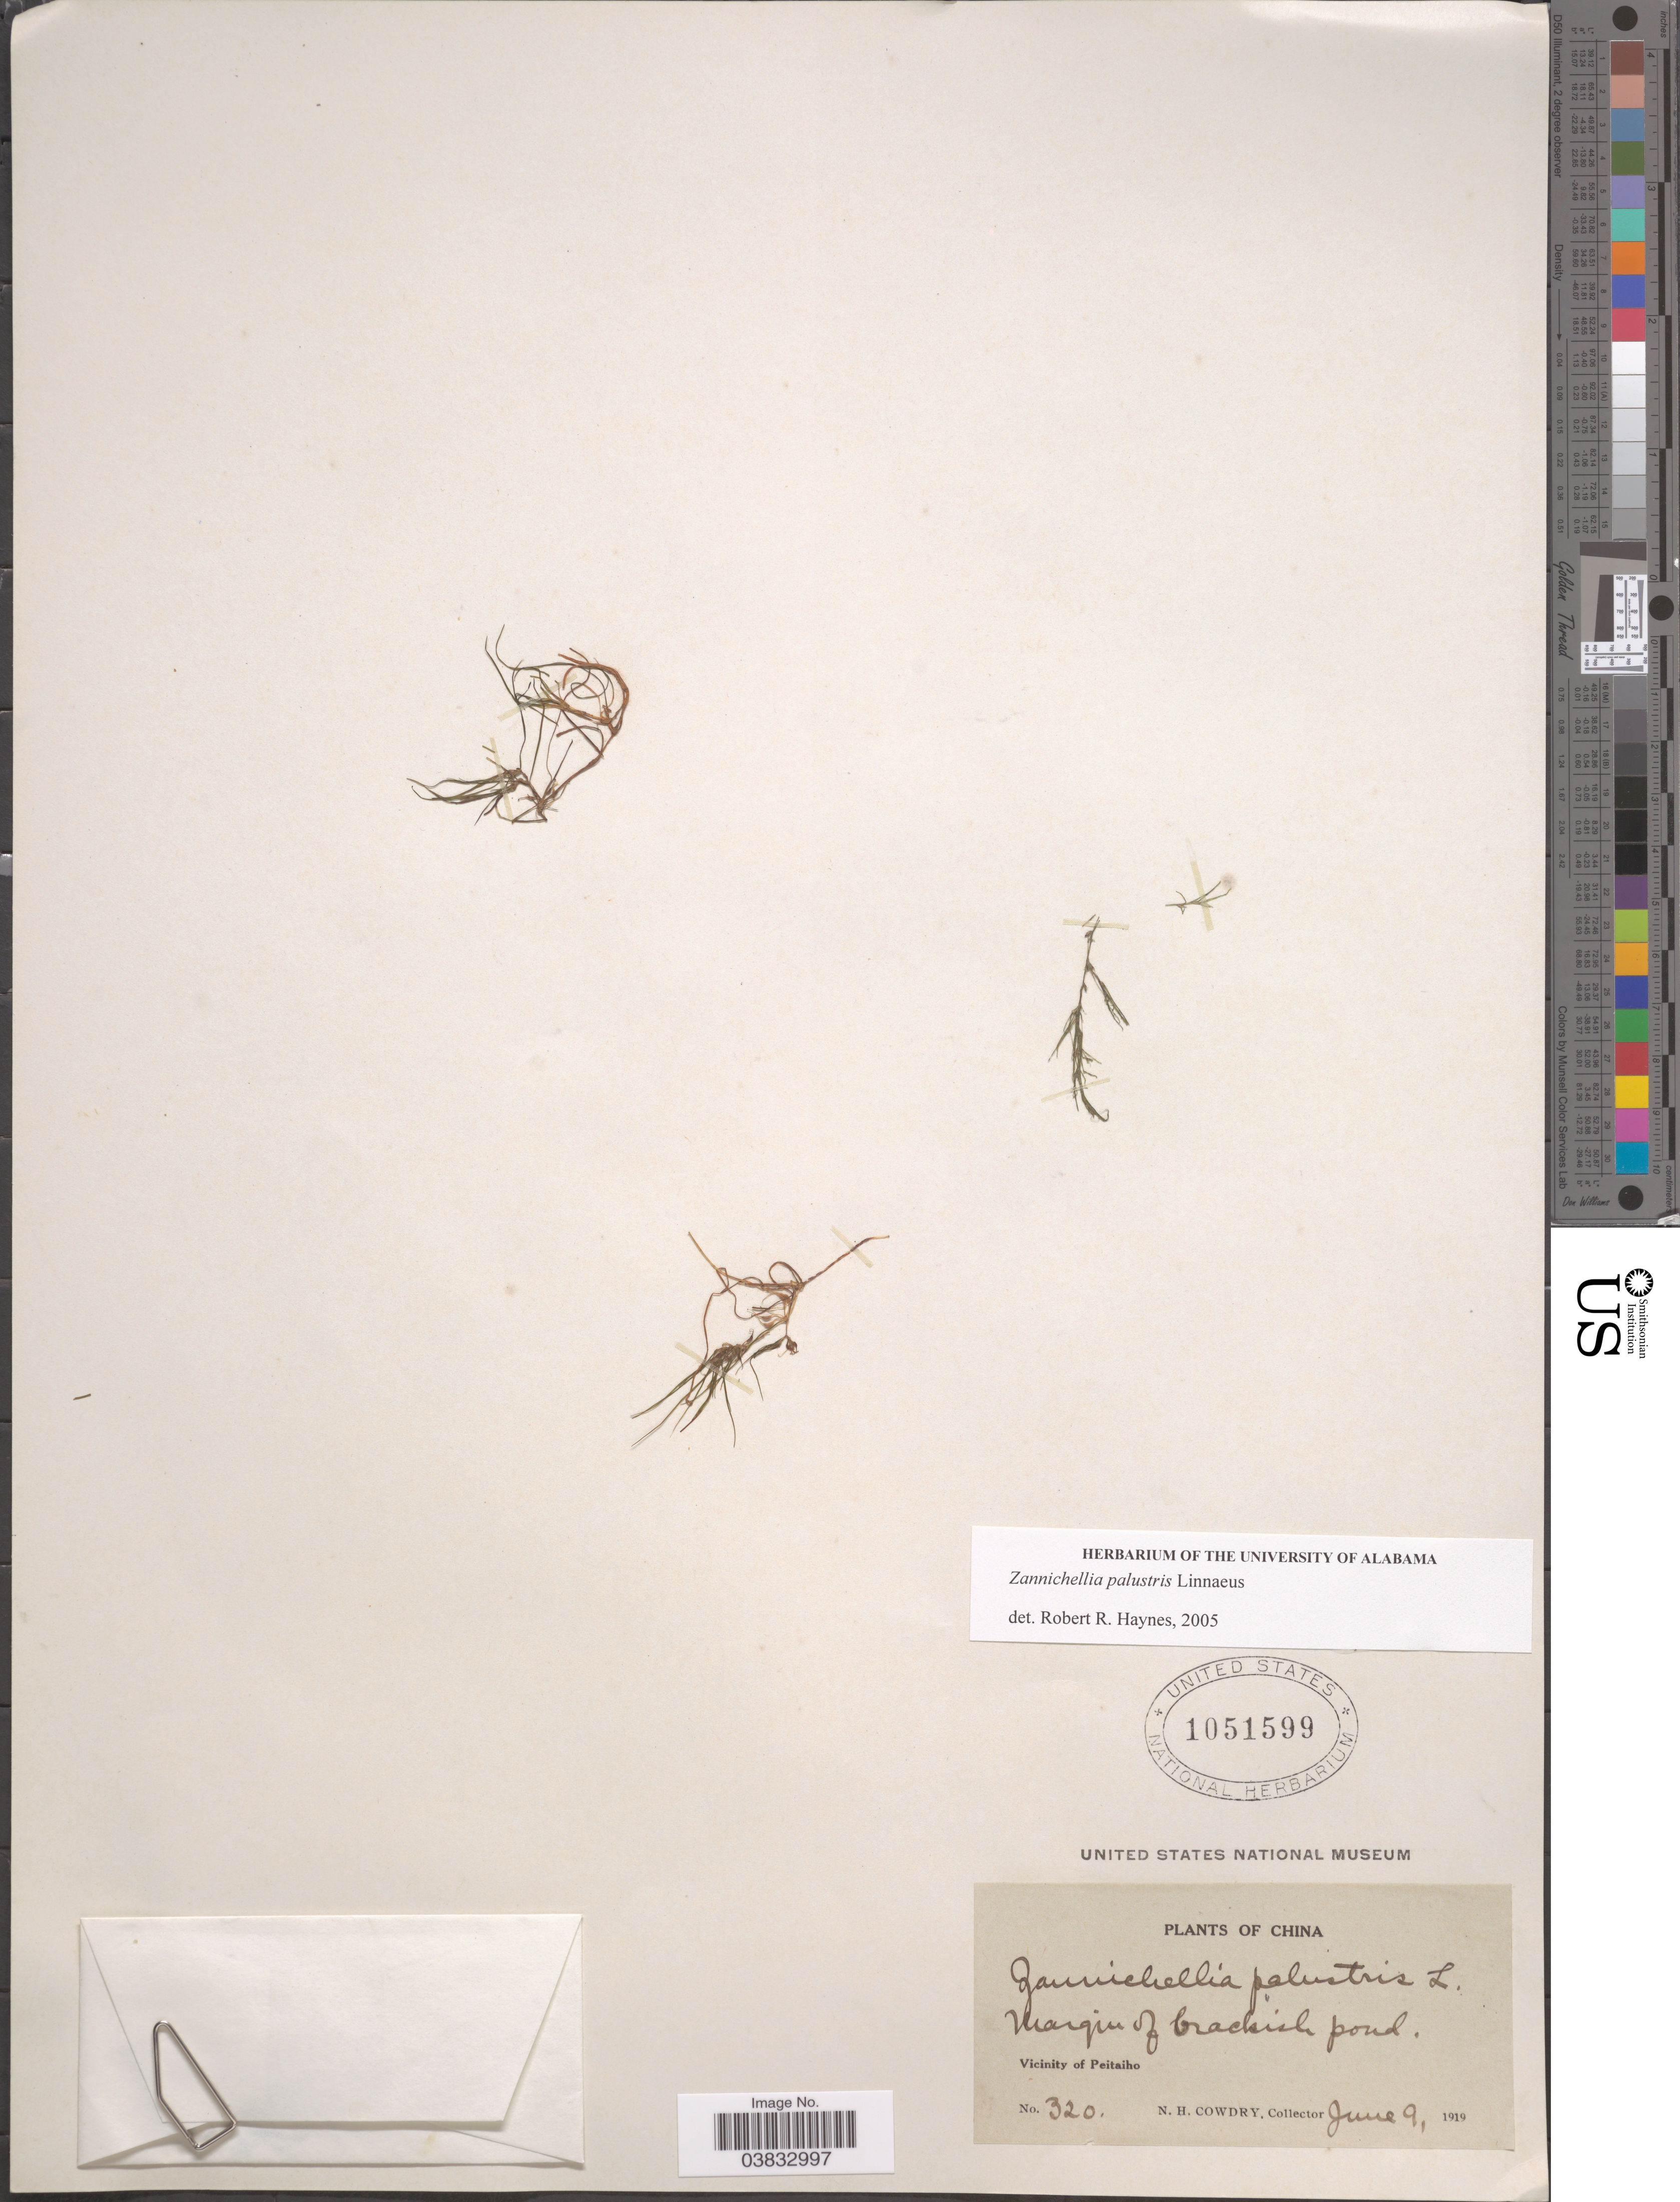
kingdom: Plantae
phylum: Tracheophyta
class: Liliopsida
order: Alismatales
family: Potamogetonaceae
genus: Zannichellia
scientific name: Zannichellia palustris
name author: L.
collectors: N. H. Cowdry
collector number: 320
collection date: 1919-06-09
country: China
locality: Vicinity of Peitaiho.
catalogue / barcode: US 1051599